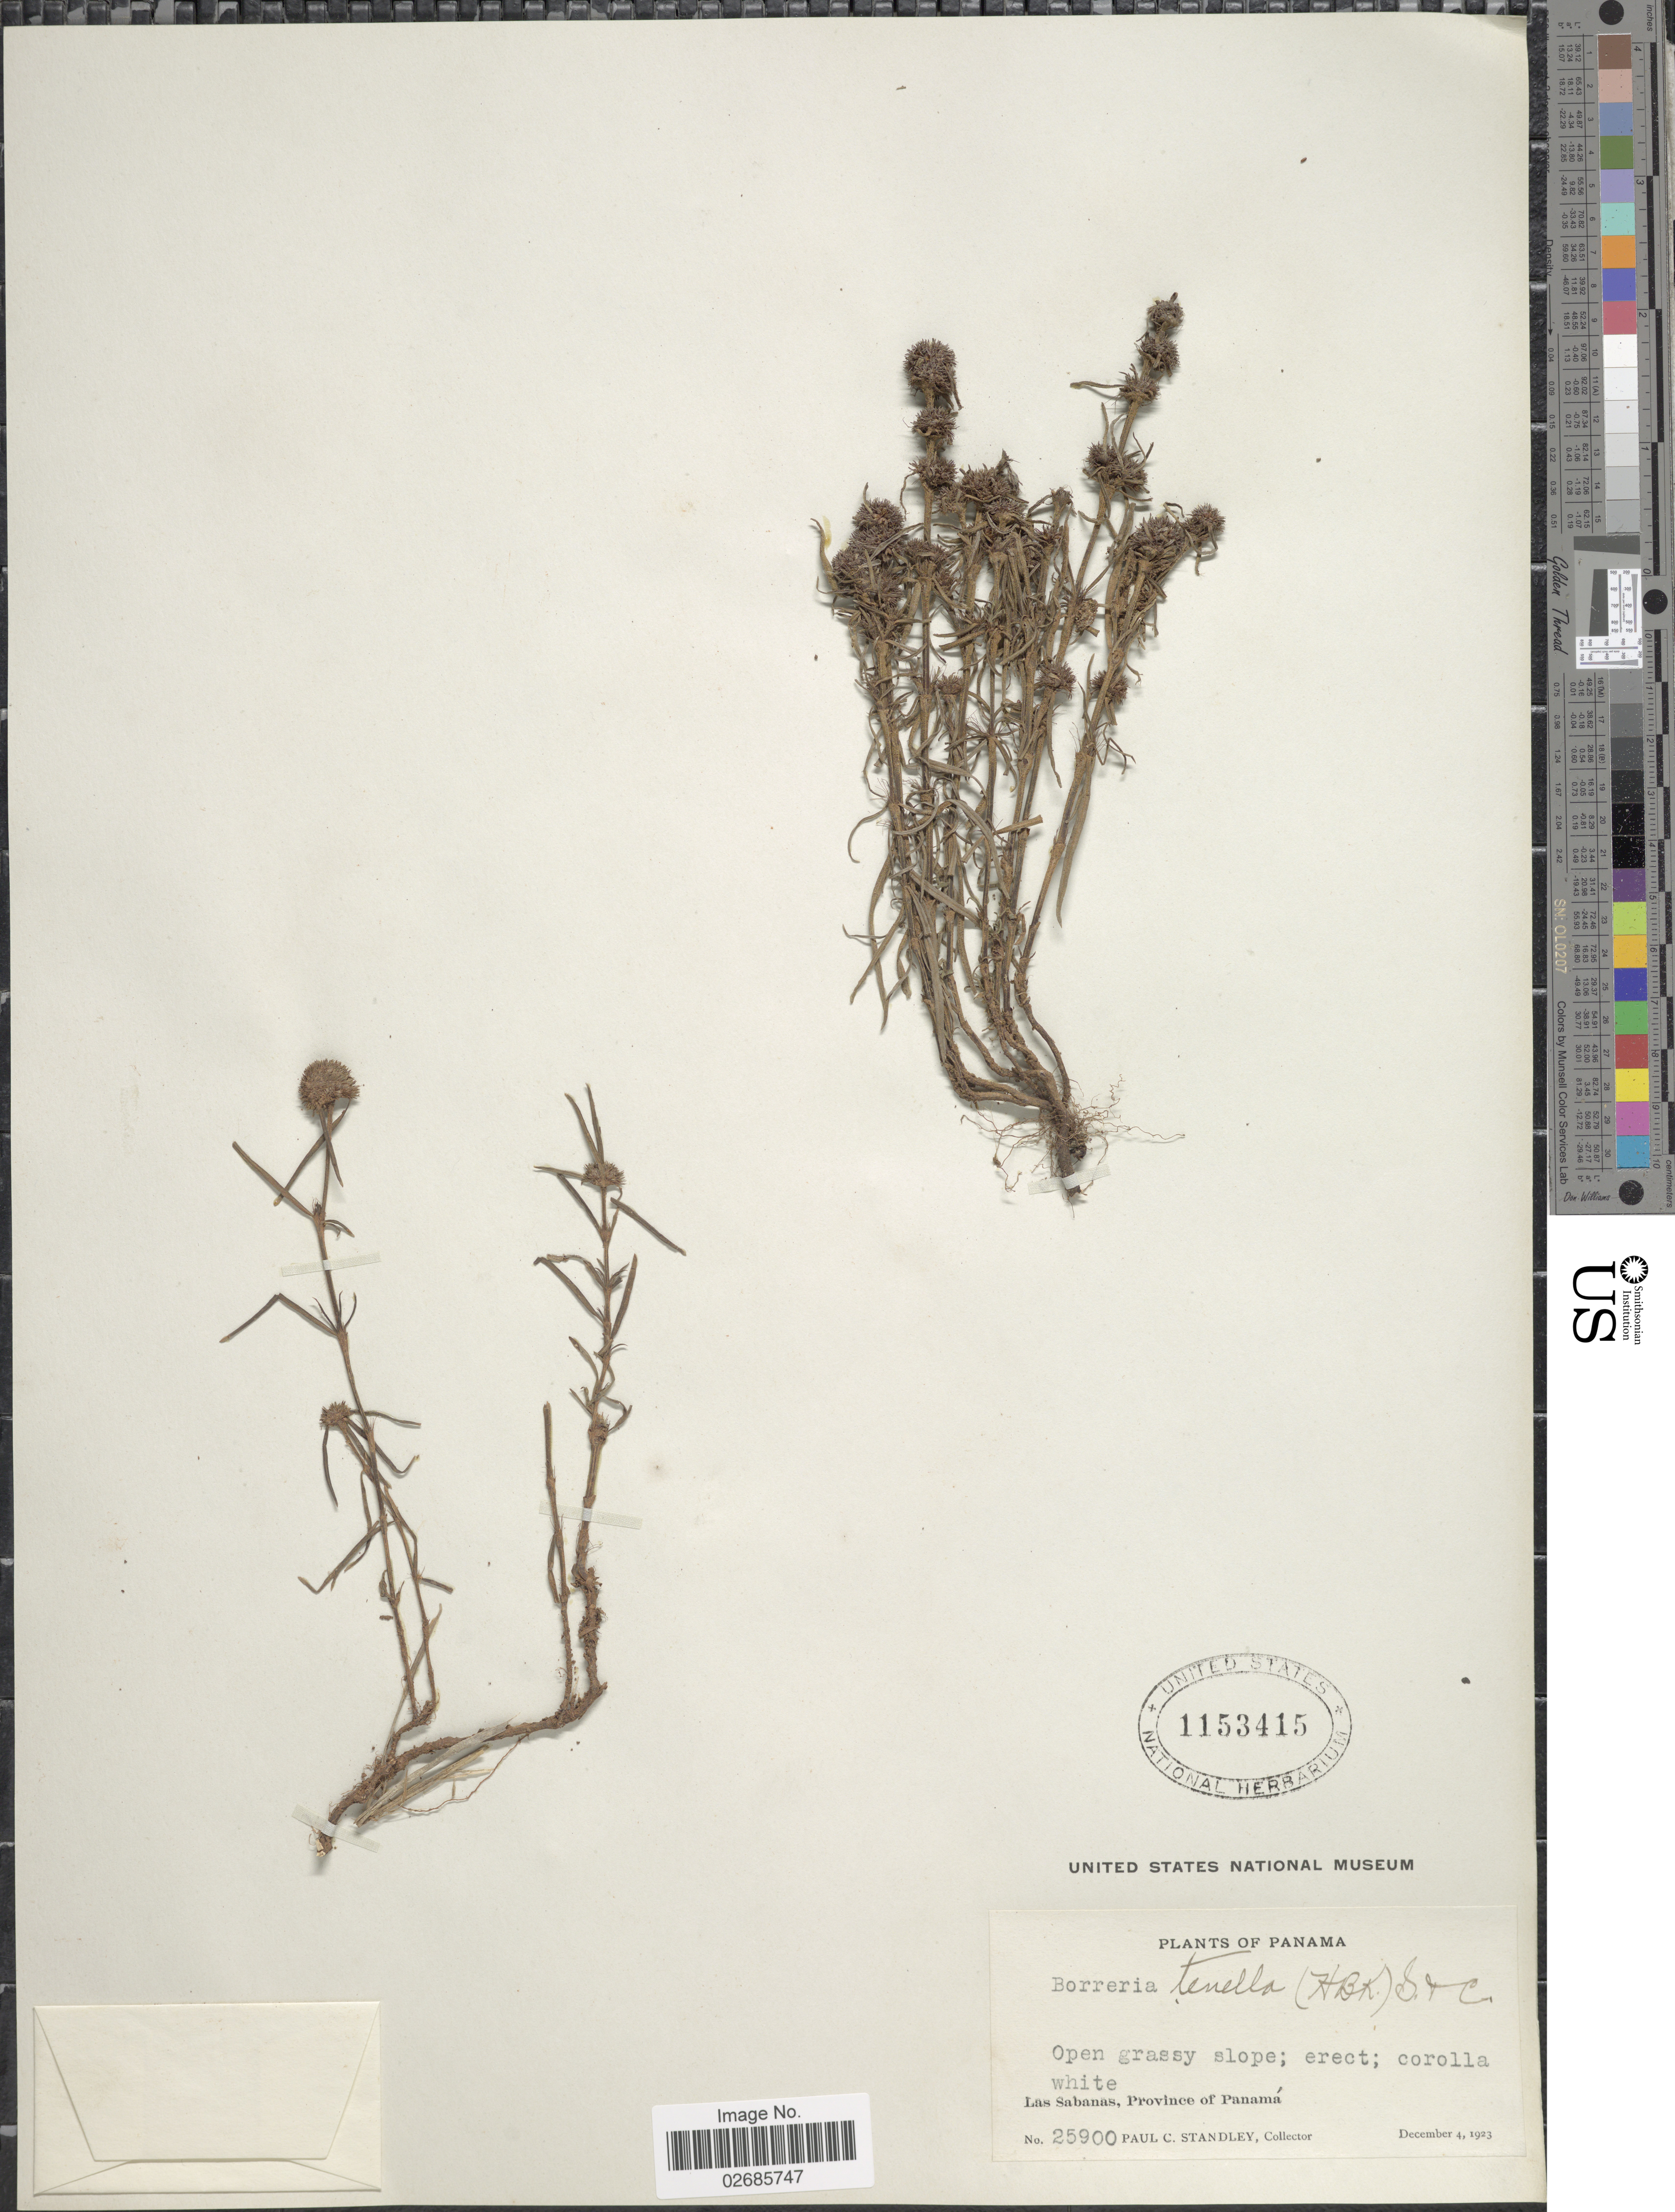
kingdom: Plantae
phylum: Tracheophyta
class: Magnoliopsida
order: Gentianales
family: Rubiaceae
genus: Borreria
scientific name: Borreria suaveolens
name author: G. Mey.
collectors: P. C. Standley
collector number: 25900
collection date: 1923-12-04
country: Panama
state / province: Panamá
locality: Open grassy slope; Las Sabanas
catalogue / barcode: US 1153415